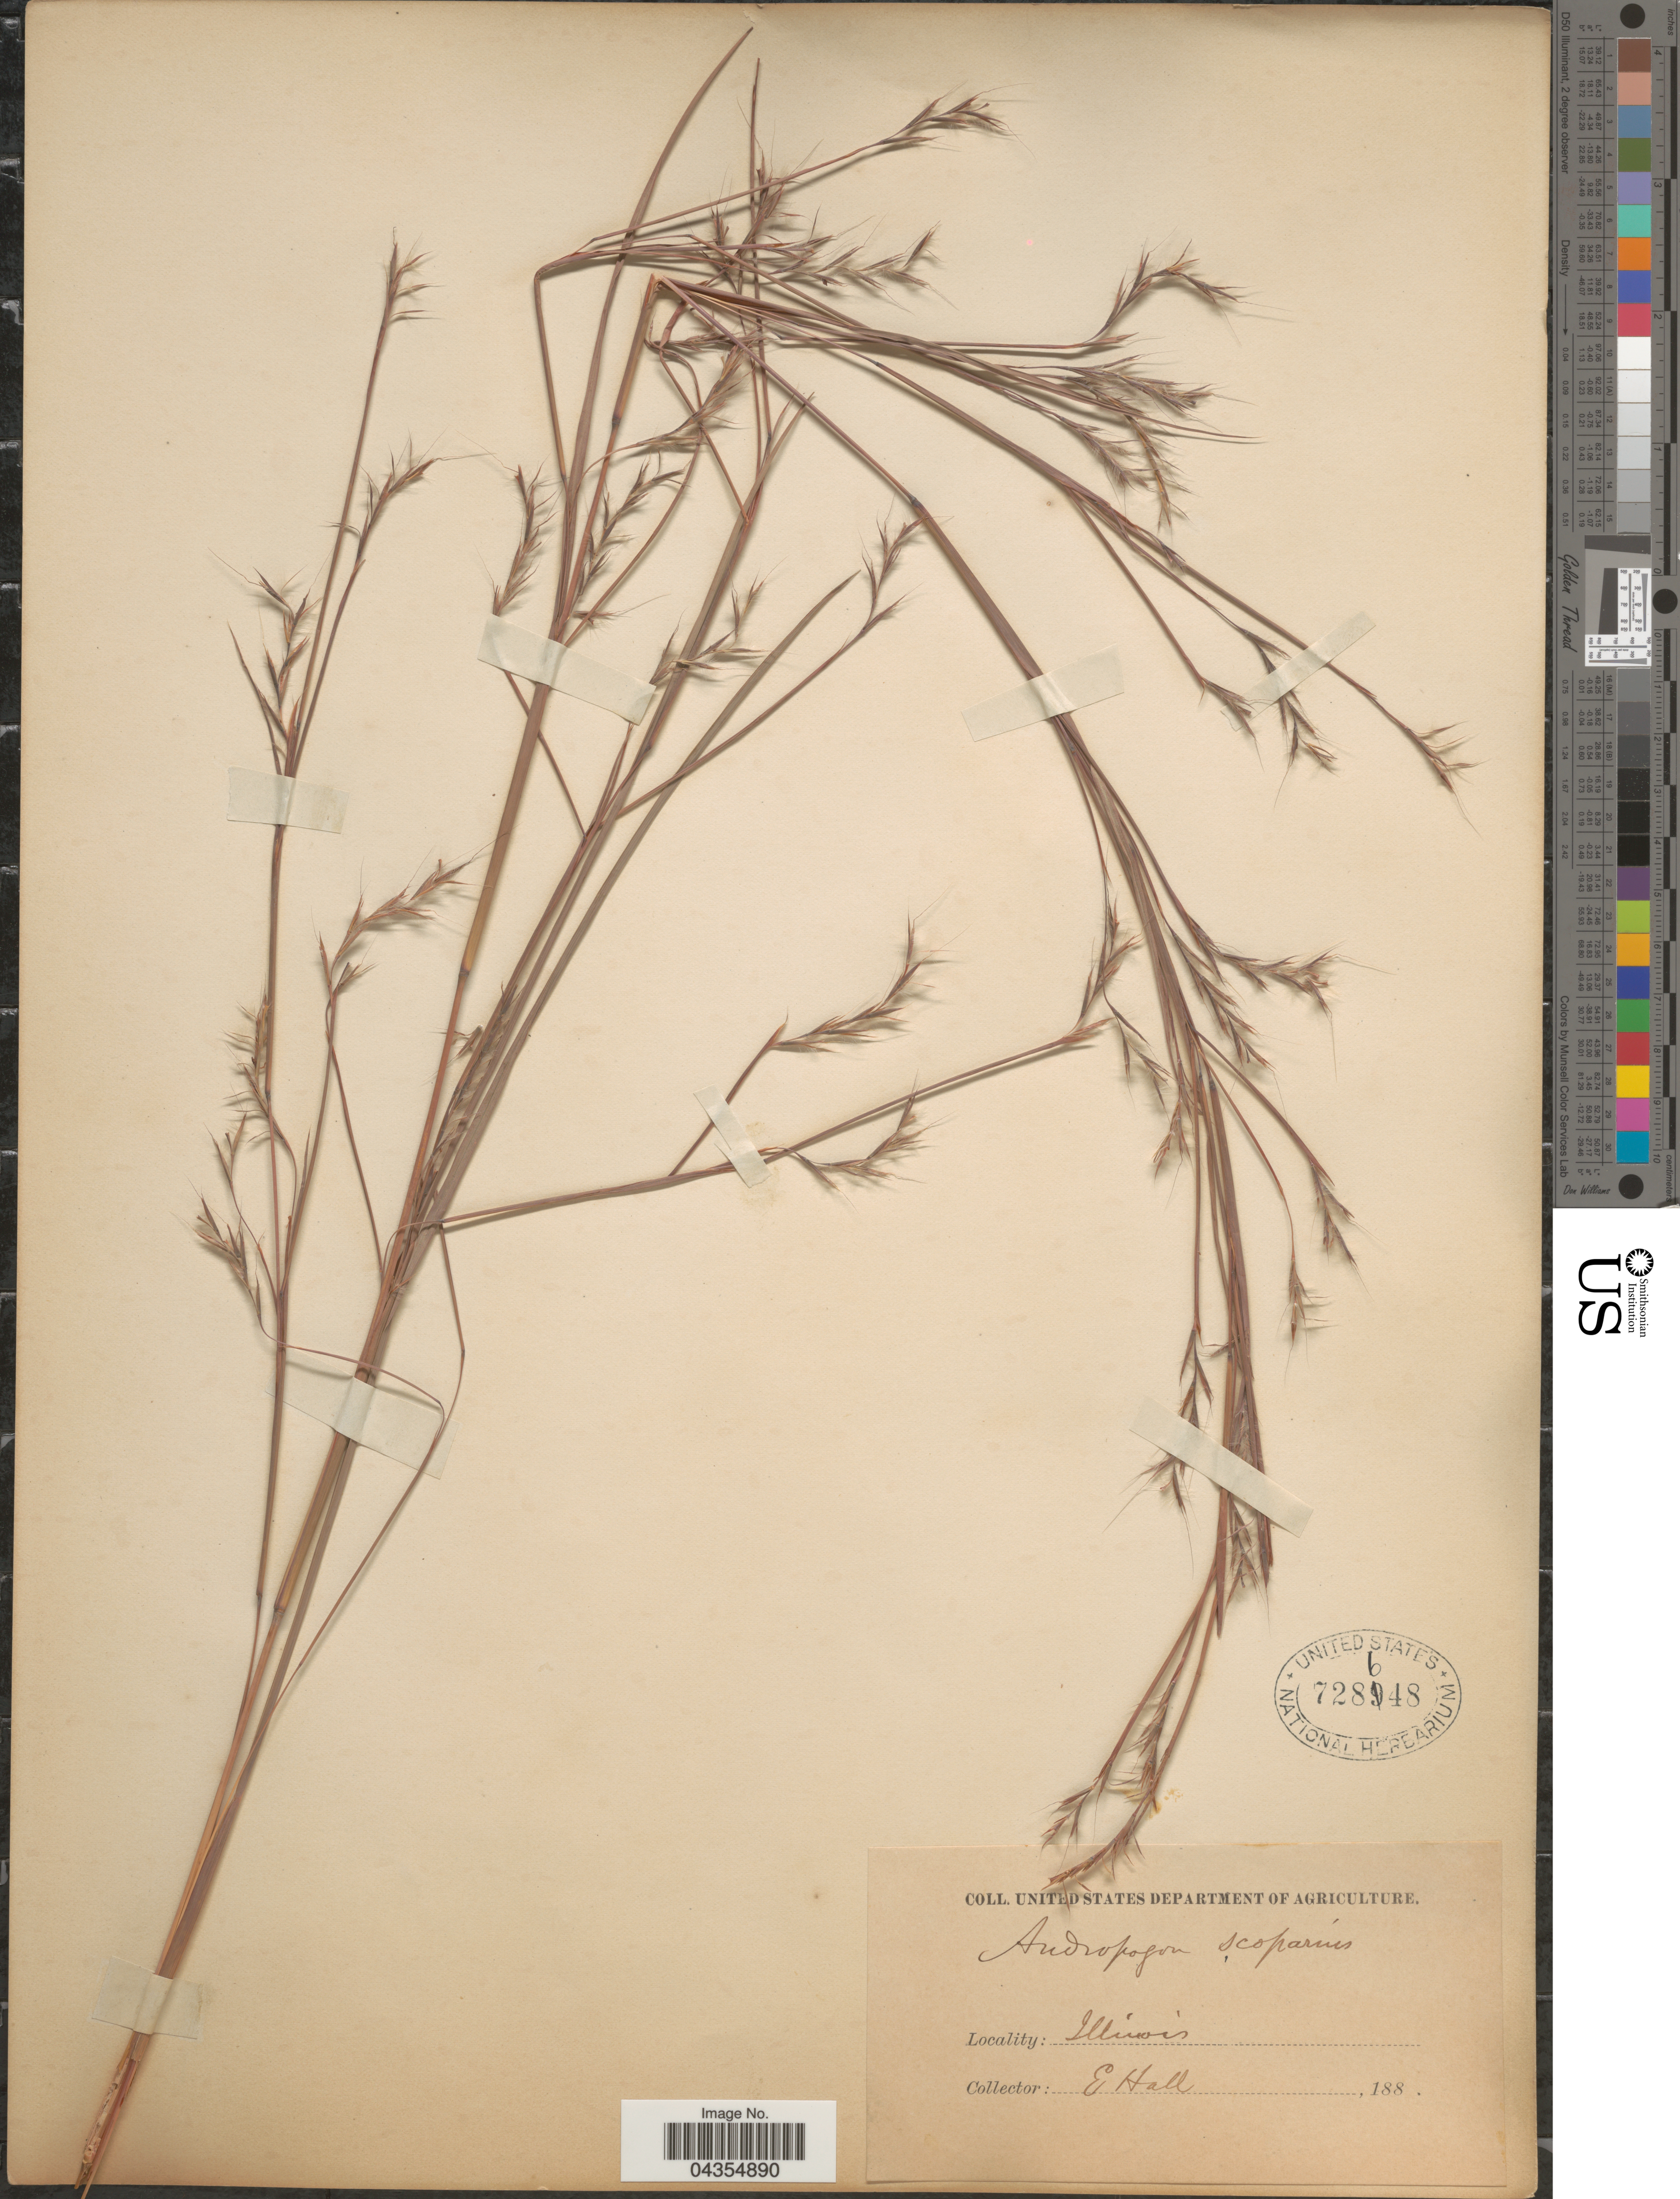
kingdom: Plantae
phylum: Tracheophyta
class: Liliopsida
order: Poales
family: Poaceae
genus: Schizachyrium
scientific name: Schizachyrium sanguineum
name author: (Retz.) Alston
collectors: E. Hall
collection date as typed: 188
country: United States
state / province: Illinois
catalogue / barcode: US 728648